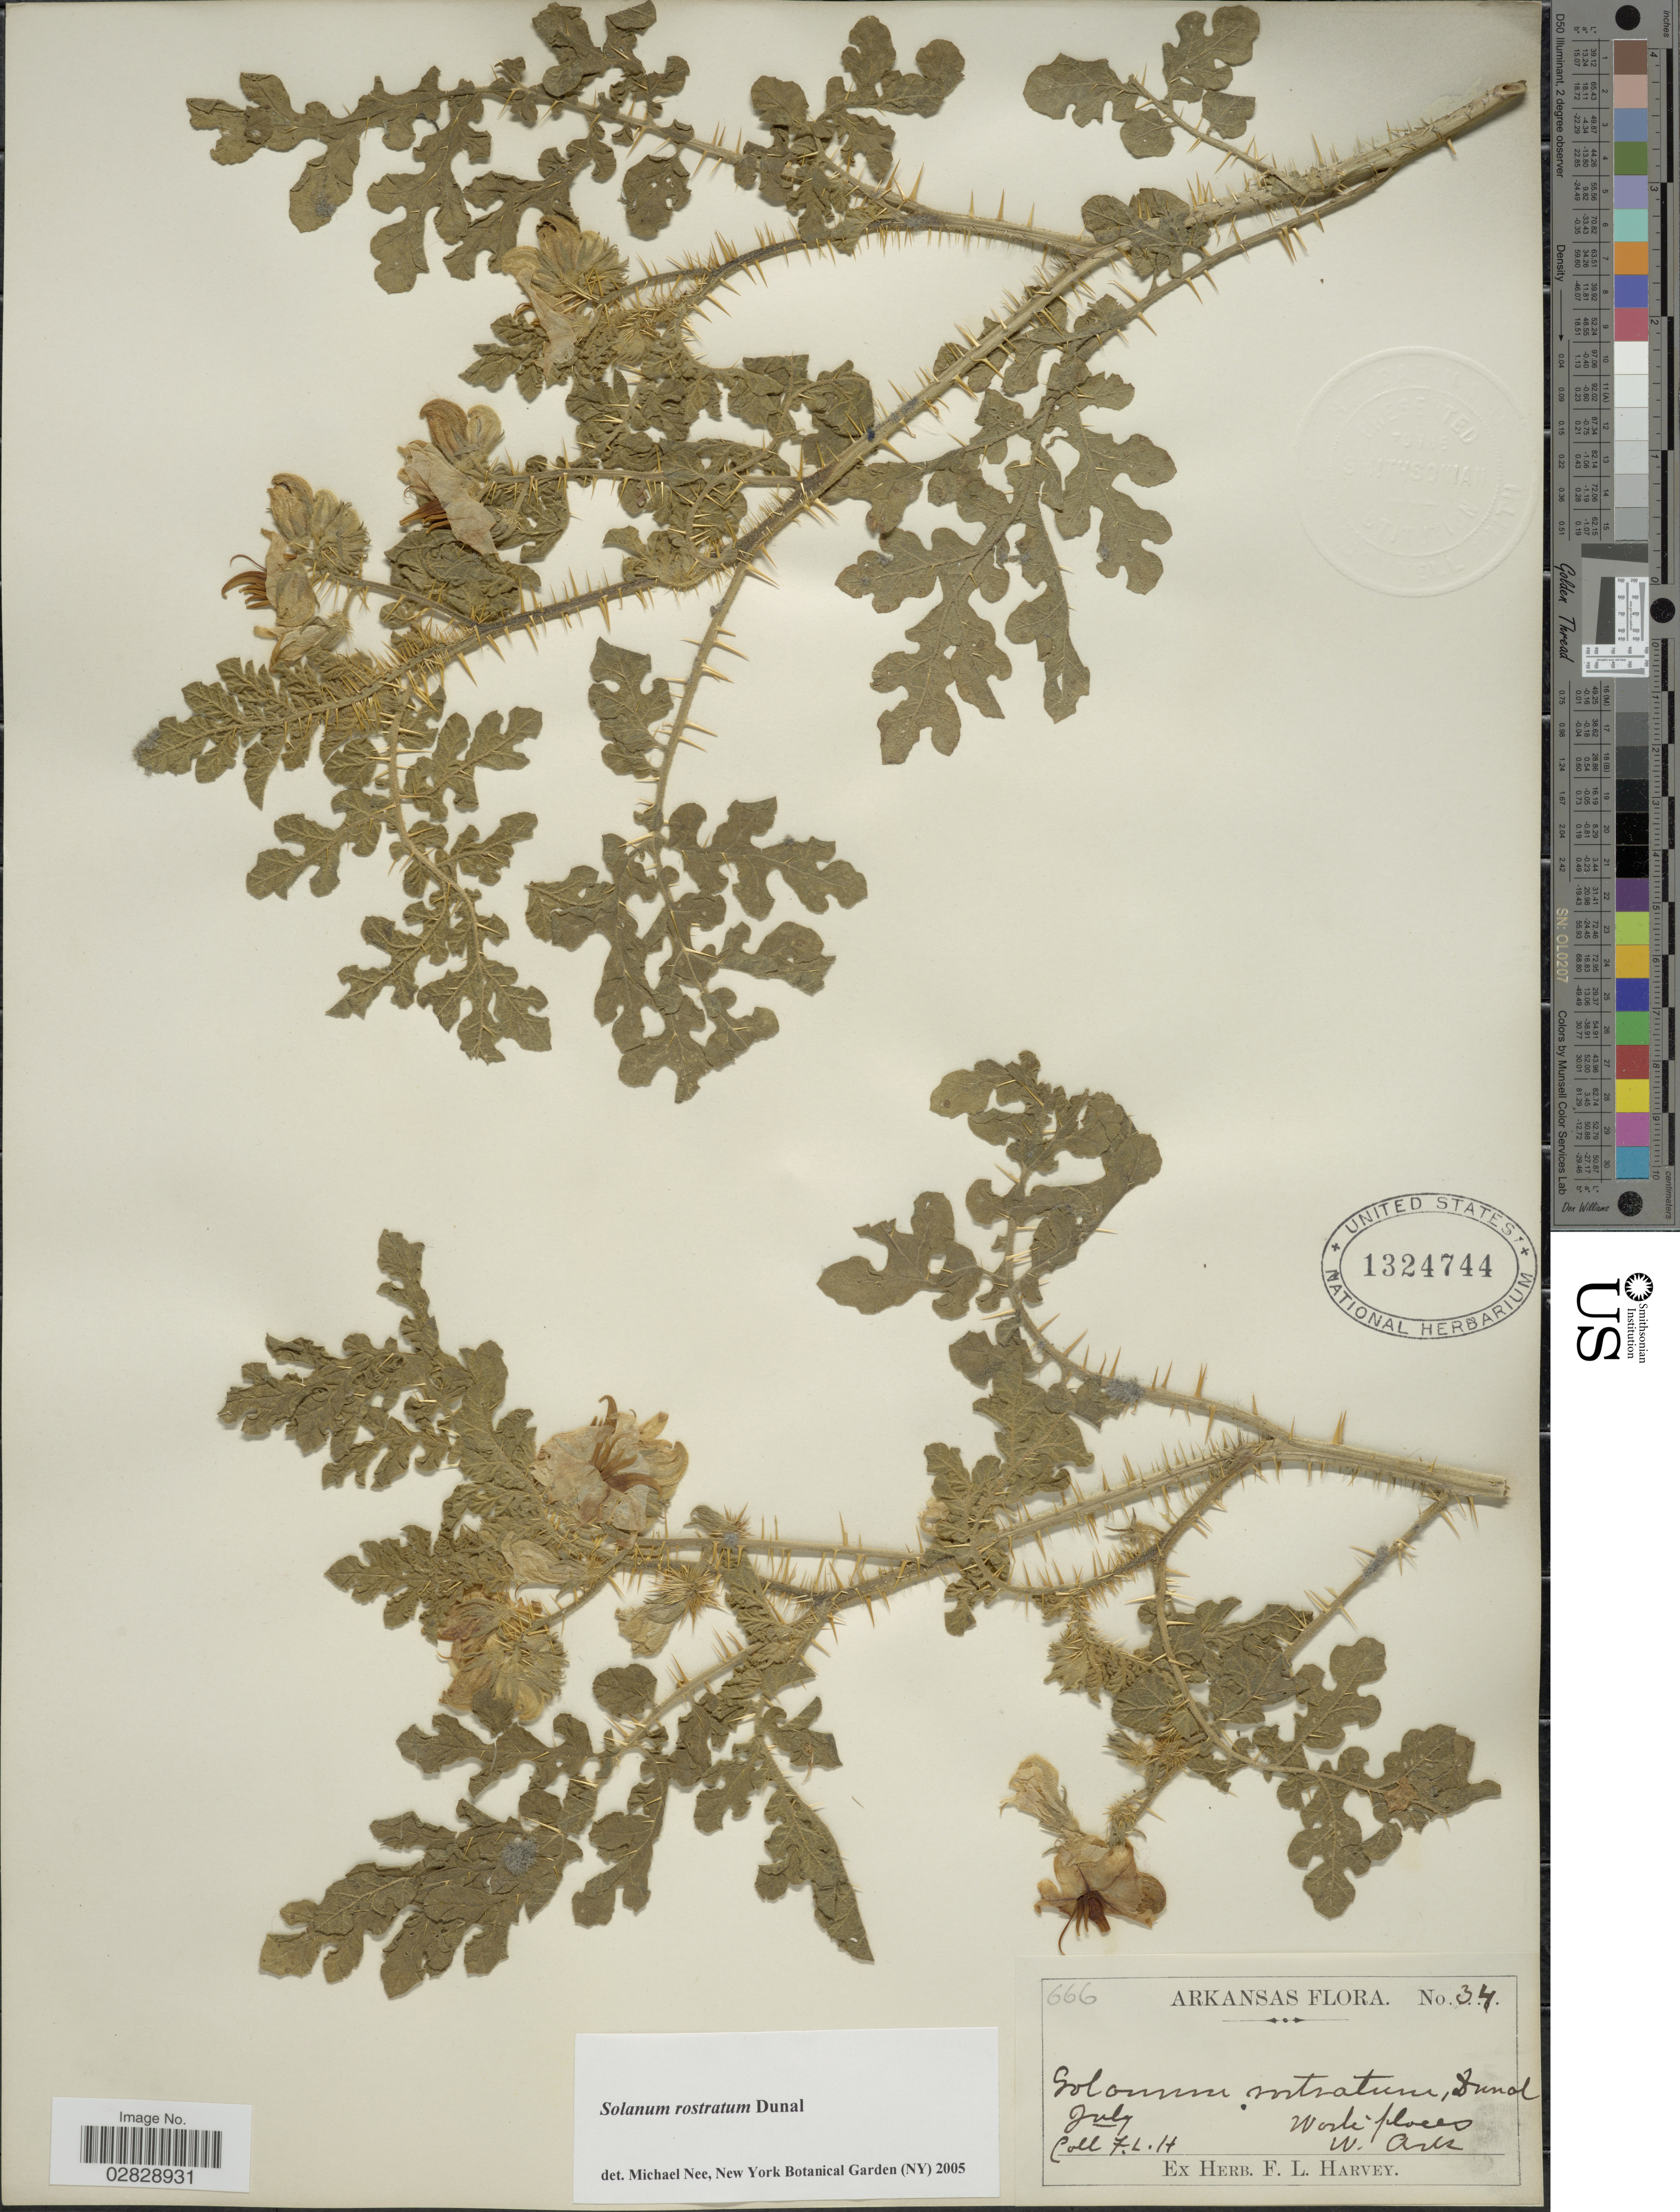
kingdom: Plantae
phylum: Tracheophyta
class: Magnoliopsida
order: Solanales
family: Solanaceae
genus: Solanum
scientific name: Solanum rostratum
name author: Dunal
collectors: F. L. Harvey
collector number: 34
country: United States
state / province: Arkansas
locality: W. Ark.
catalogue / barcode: US 1324744